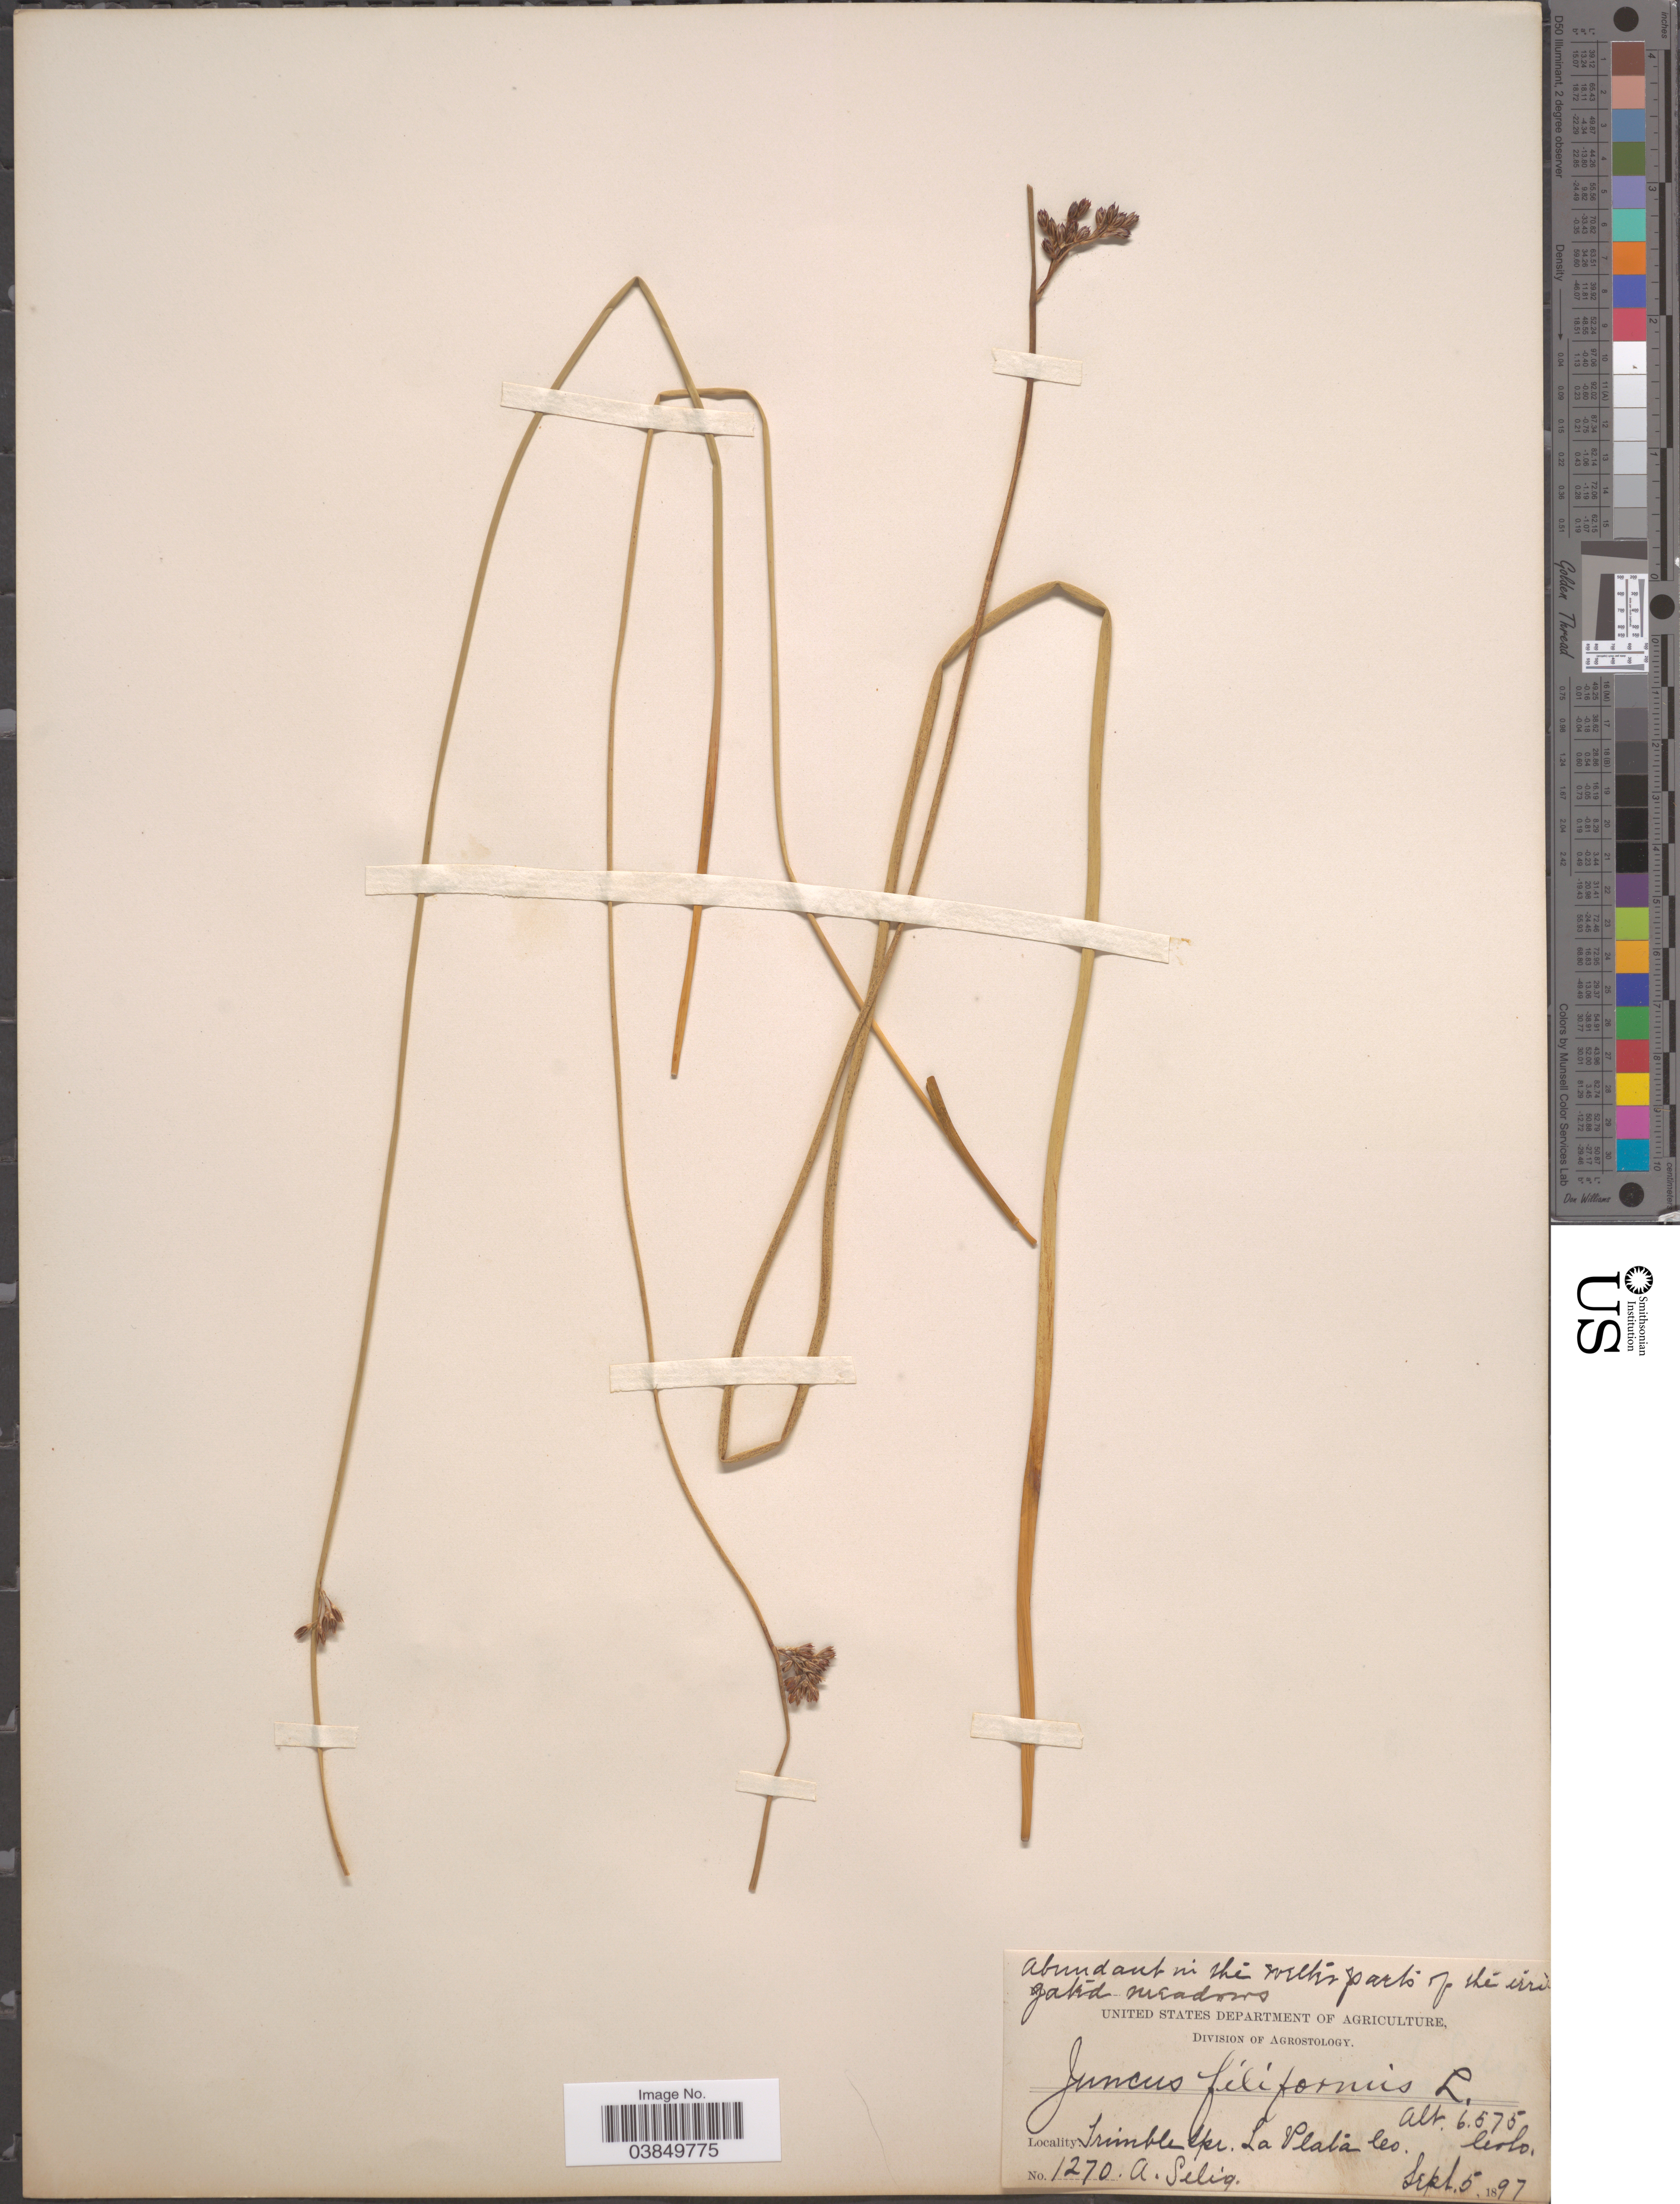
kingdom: Plantae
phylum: Tracheophyta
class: Liliopsida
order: Poales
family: Juncaceae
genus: Juncus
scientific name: Juncus balticus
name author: Willd.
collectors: A. Selig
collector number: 1270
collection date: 1897-09-05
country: United States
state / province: Colorado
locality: Trimble Spr. La Plata Co.